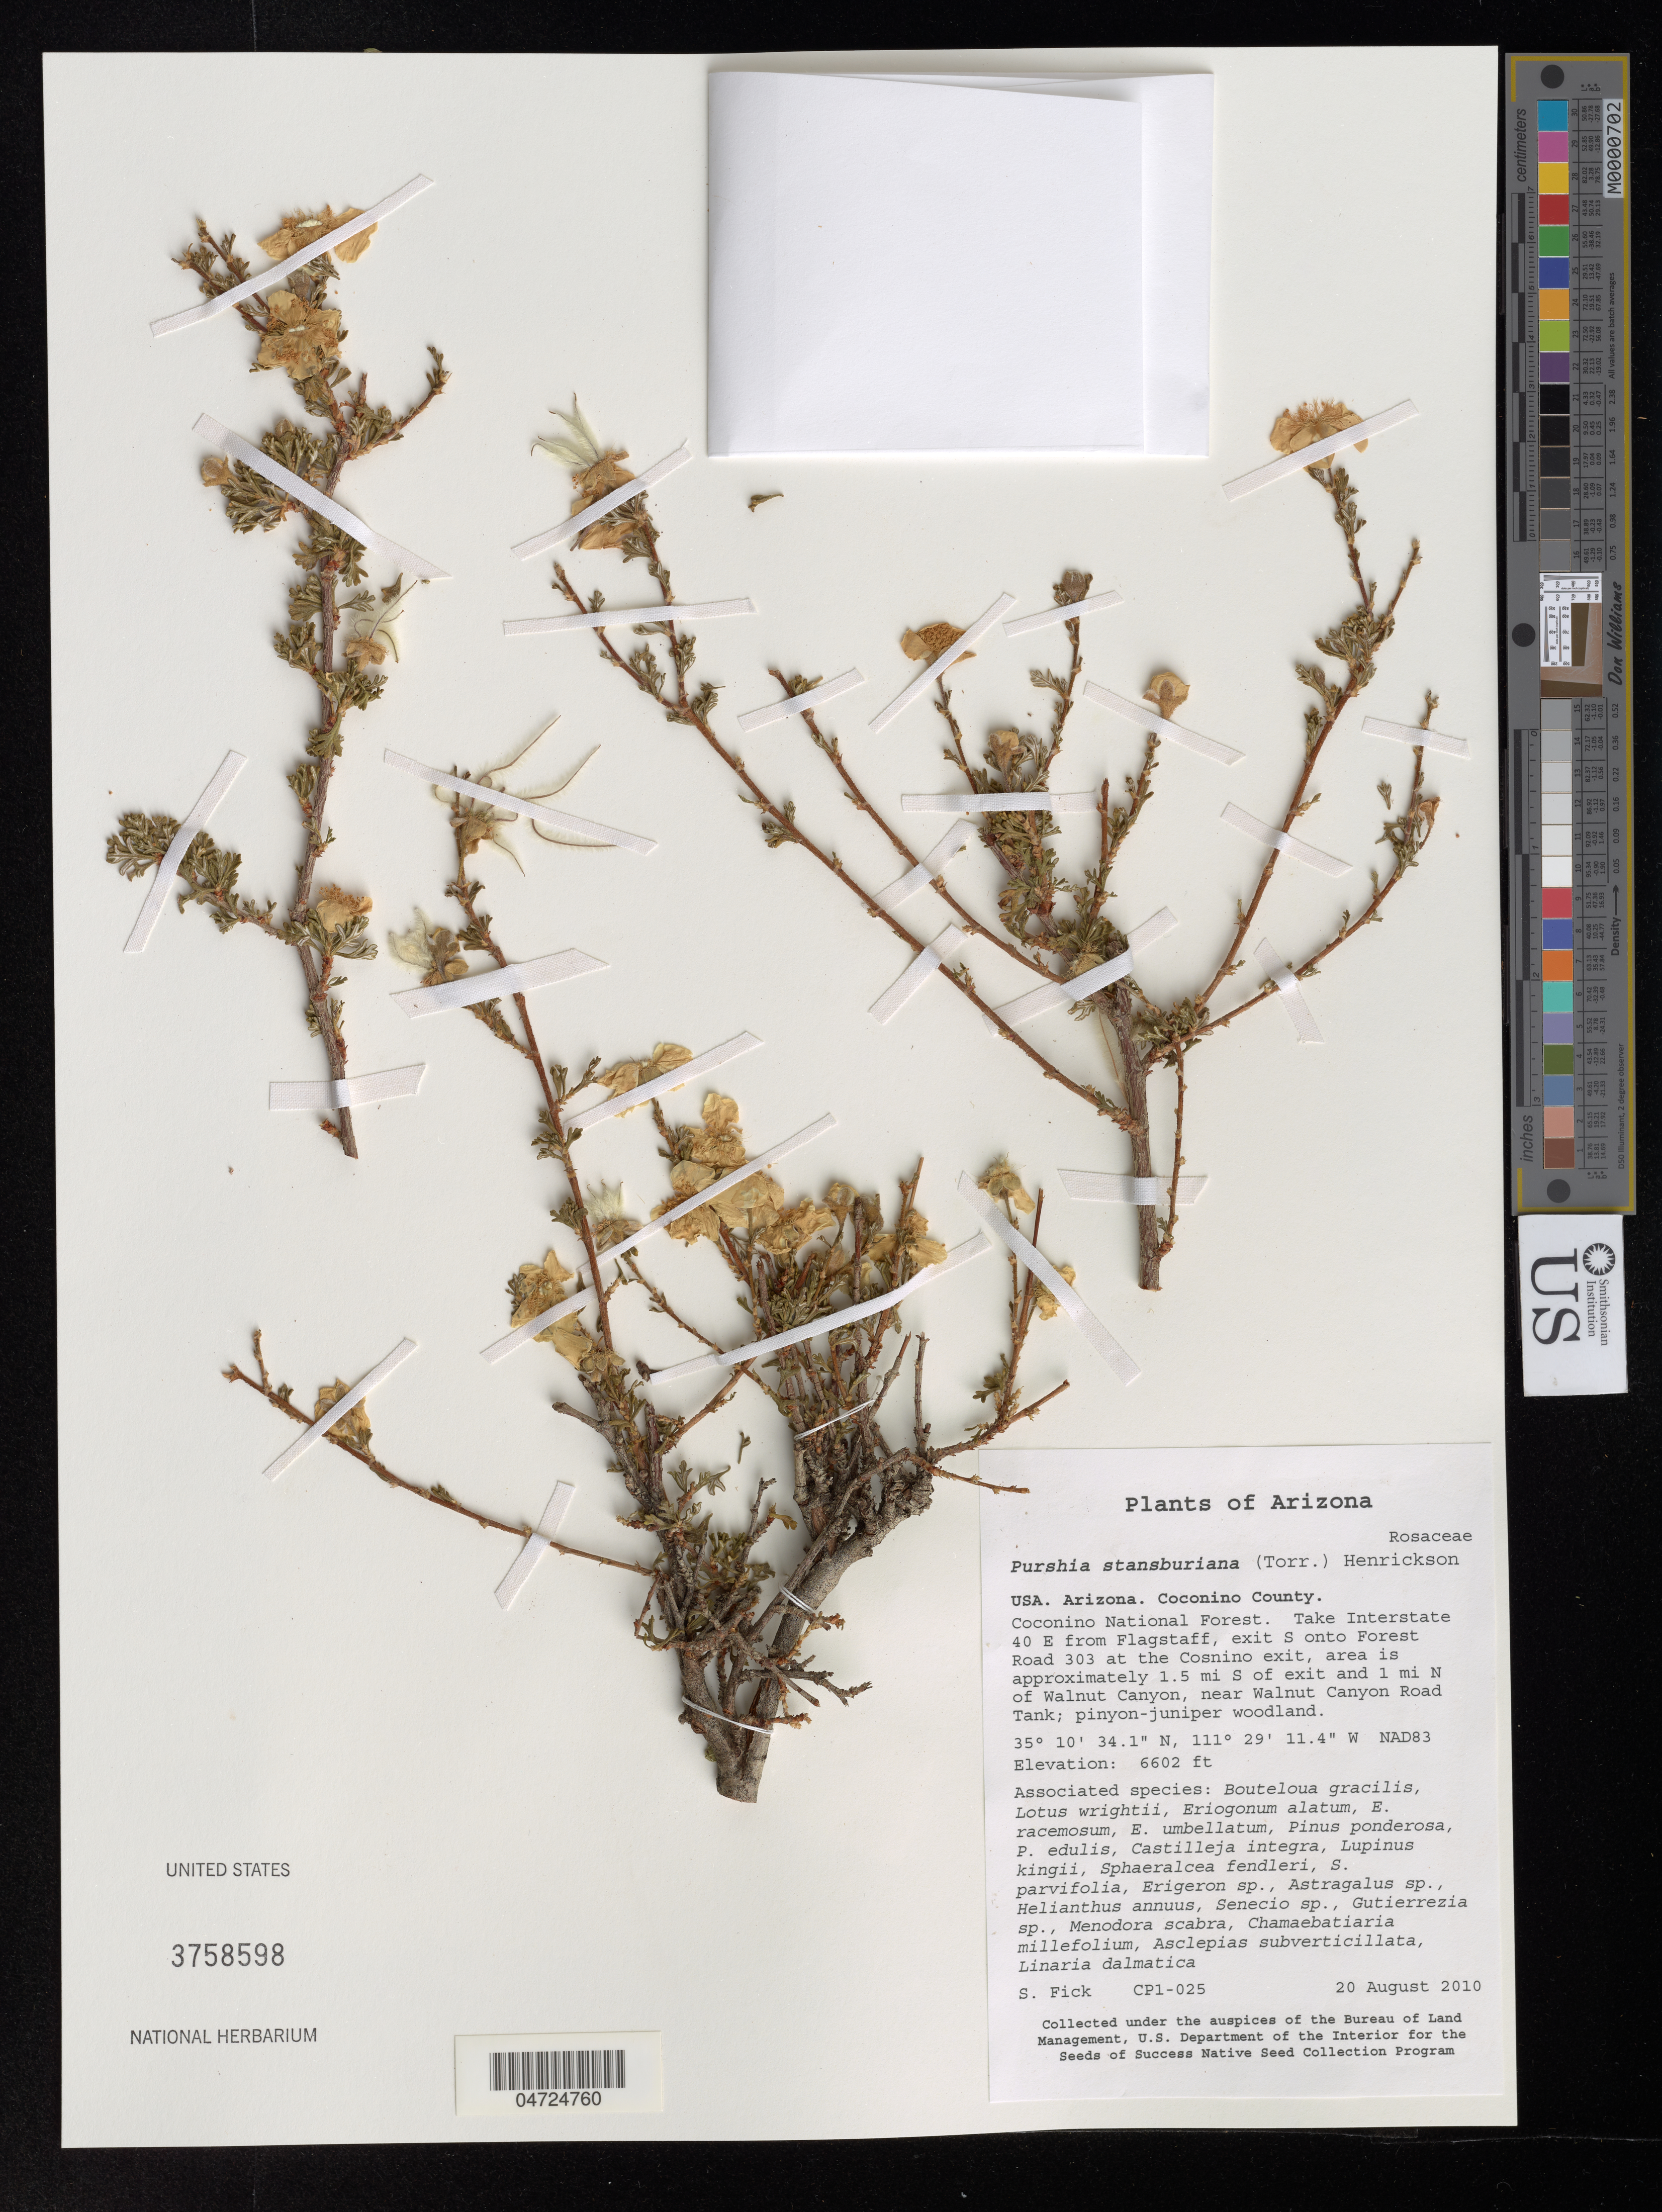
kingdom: Plantae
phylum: Tracheophyta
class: Magnoliopsida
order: Rosales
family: Rosaceae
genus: Purshia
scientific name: Purshia stansburyana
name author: (Torr.) Henrickson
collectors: S. Fick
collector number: CP1-025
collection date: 2010-08-20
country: United States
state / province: Arizona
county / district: Coconino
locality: Coconino County. Coconino National Forest. Take Interstate 40 E from Flagstaff, exit S onto Forest Road 303 at the Cosnino exit, area is approximately 1.5 mi S of exit and 1 mi N of Walnut Canyon, near Walnut Canyon Road Tank. NAD83.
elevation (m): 2012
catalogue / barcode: US 3758598